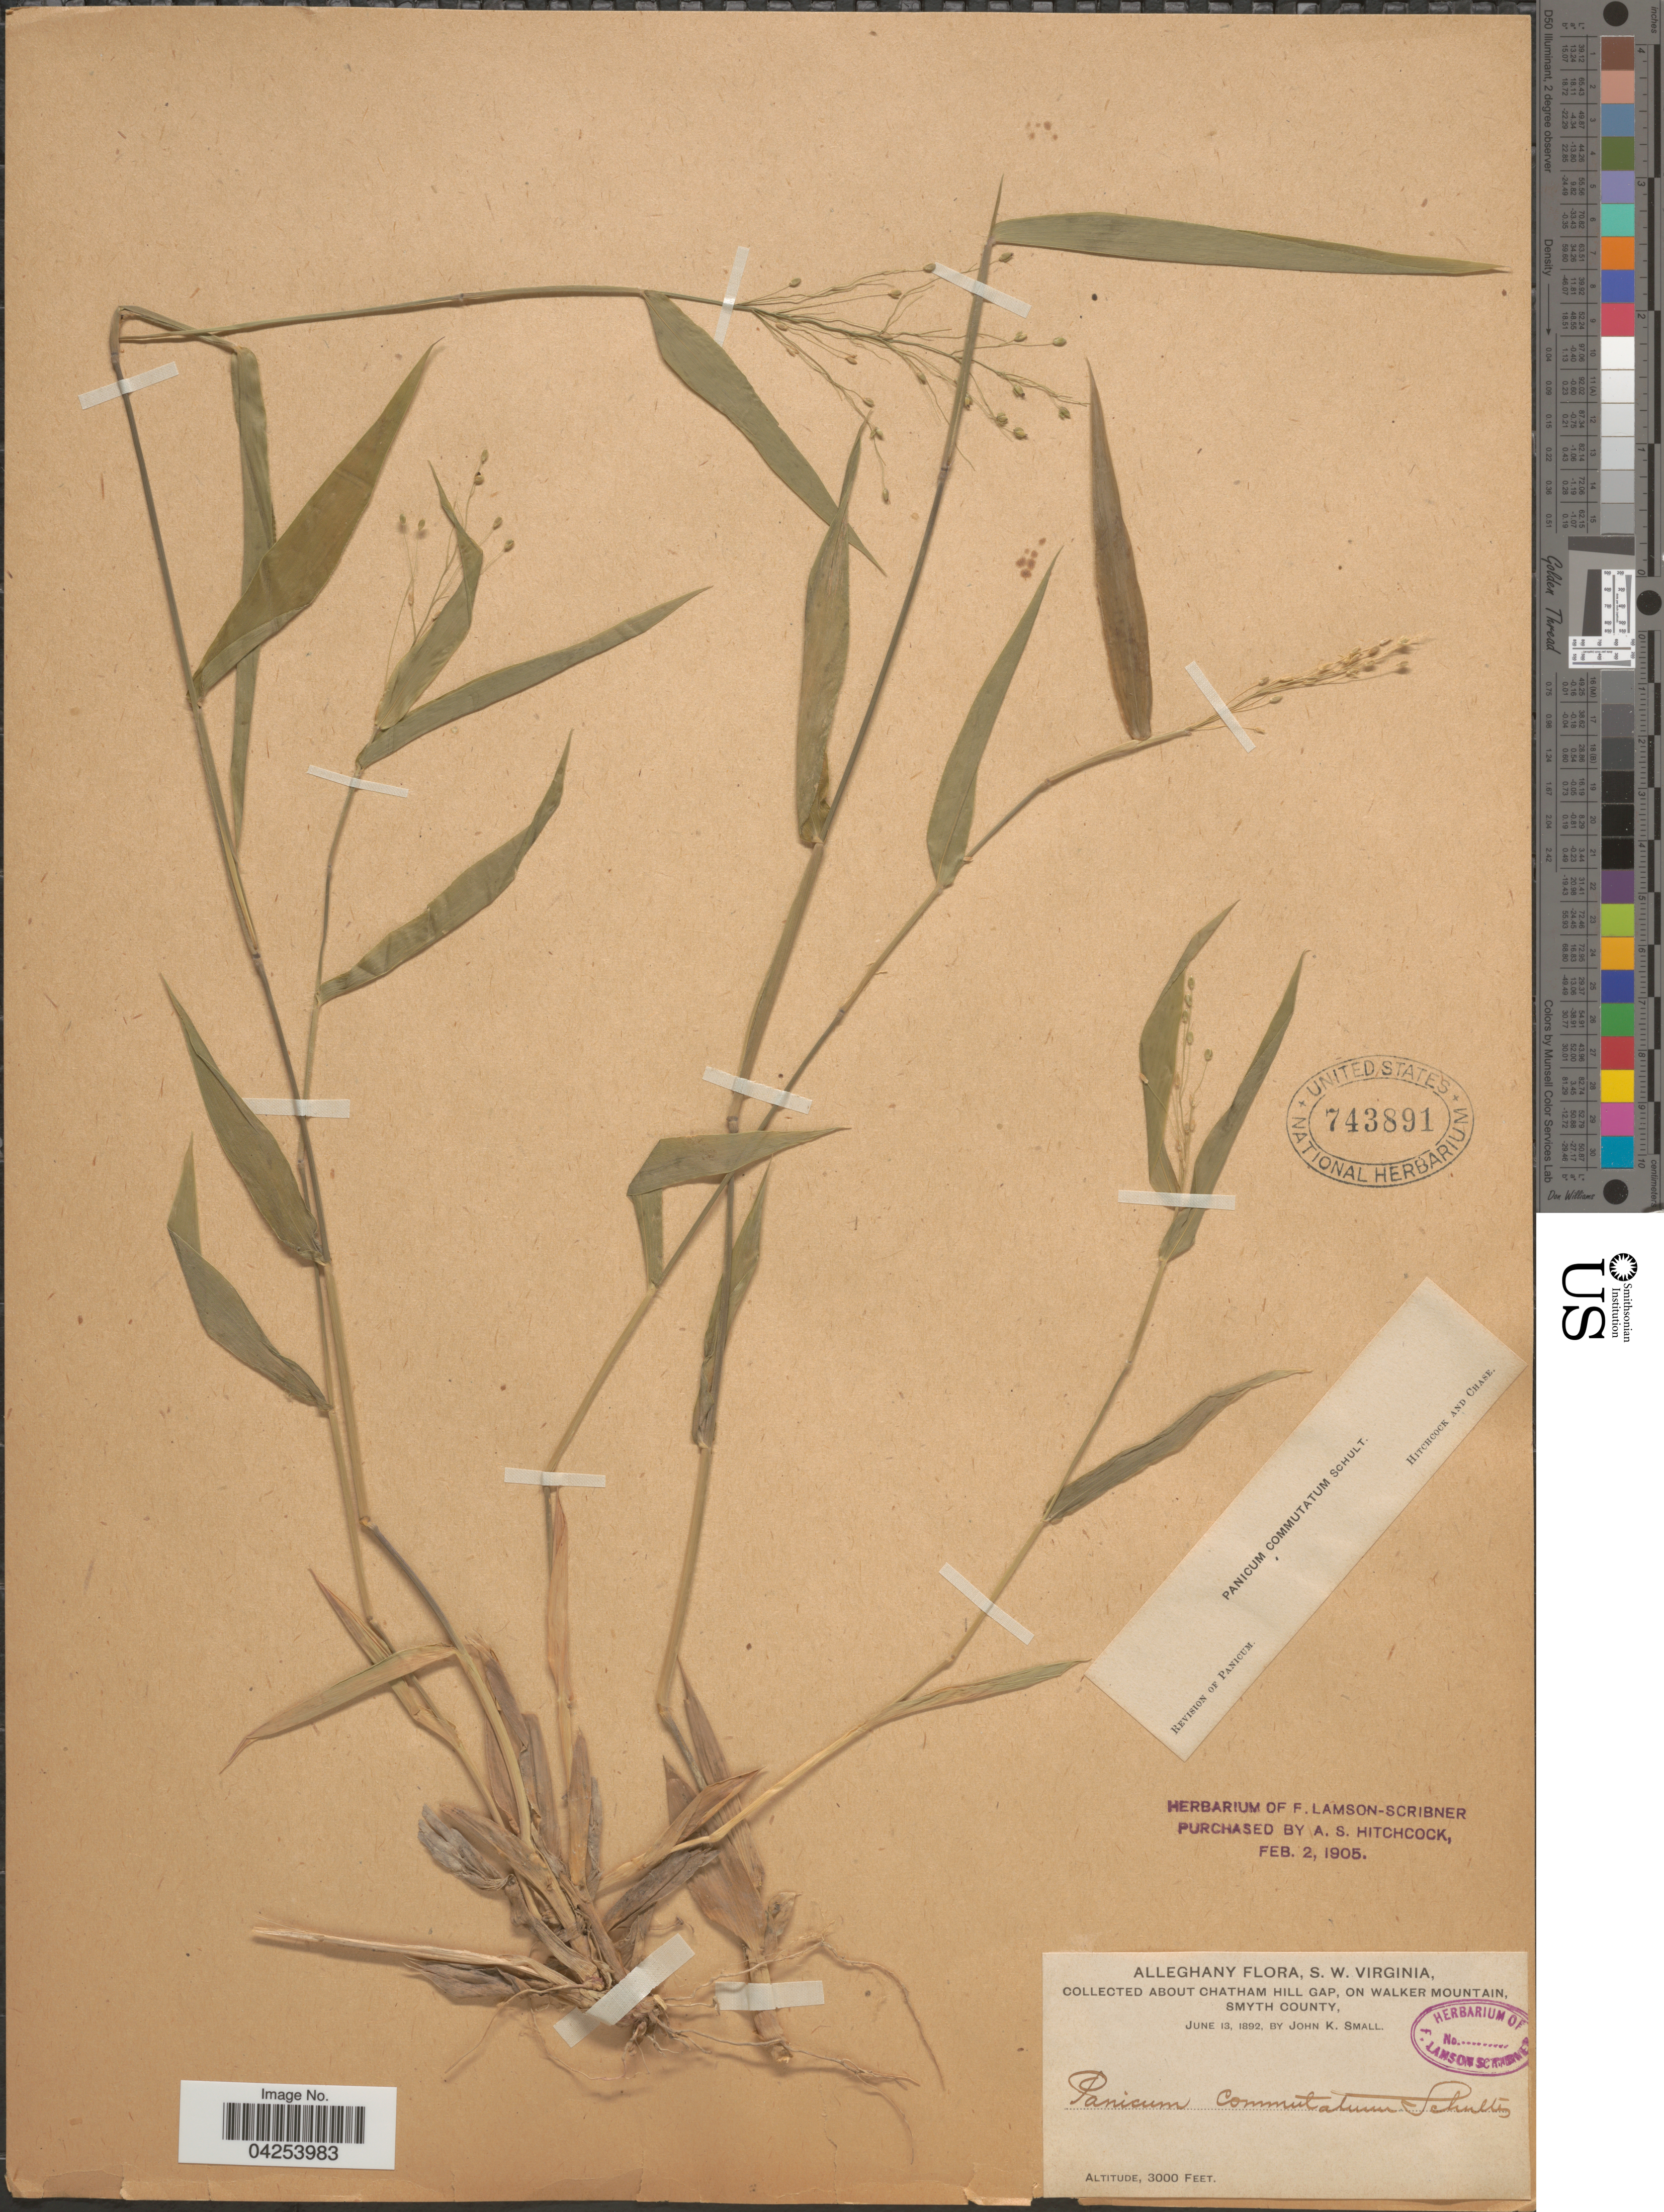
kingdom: Plantae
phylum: Tracheophyta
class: Liliopsida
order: Poales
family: Poaceae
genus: Dichanthelium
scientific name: Dichanthelium commutatum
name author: (Schult.) Gould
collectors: J. K. Small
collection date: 1892-06-13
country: United States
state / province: Virginia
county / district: Smyth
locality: Alleghany, S. W. Virginia. About Chatham Hill Gap, on Walker Mountain.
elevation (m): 914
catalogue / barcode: US 743891